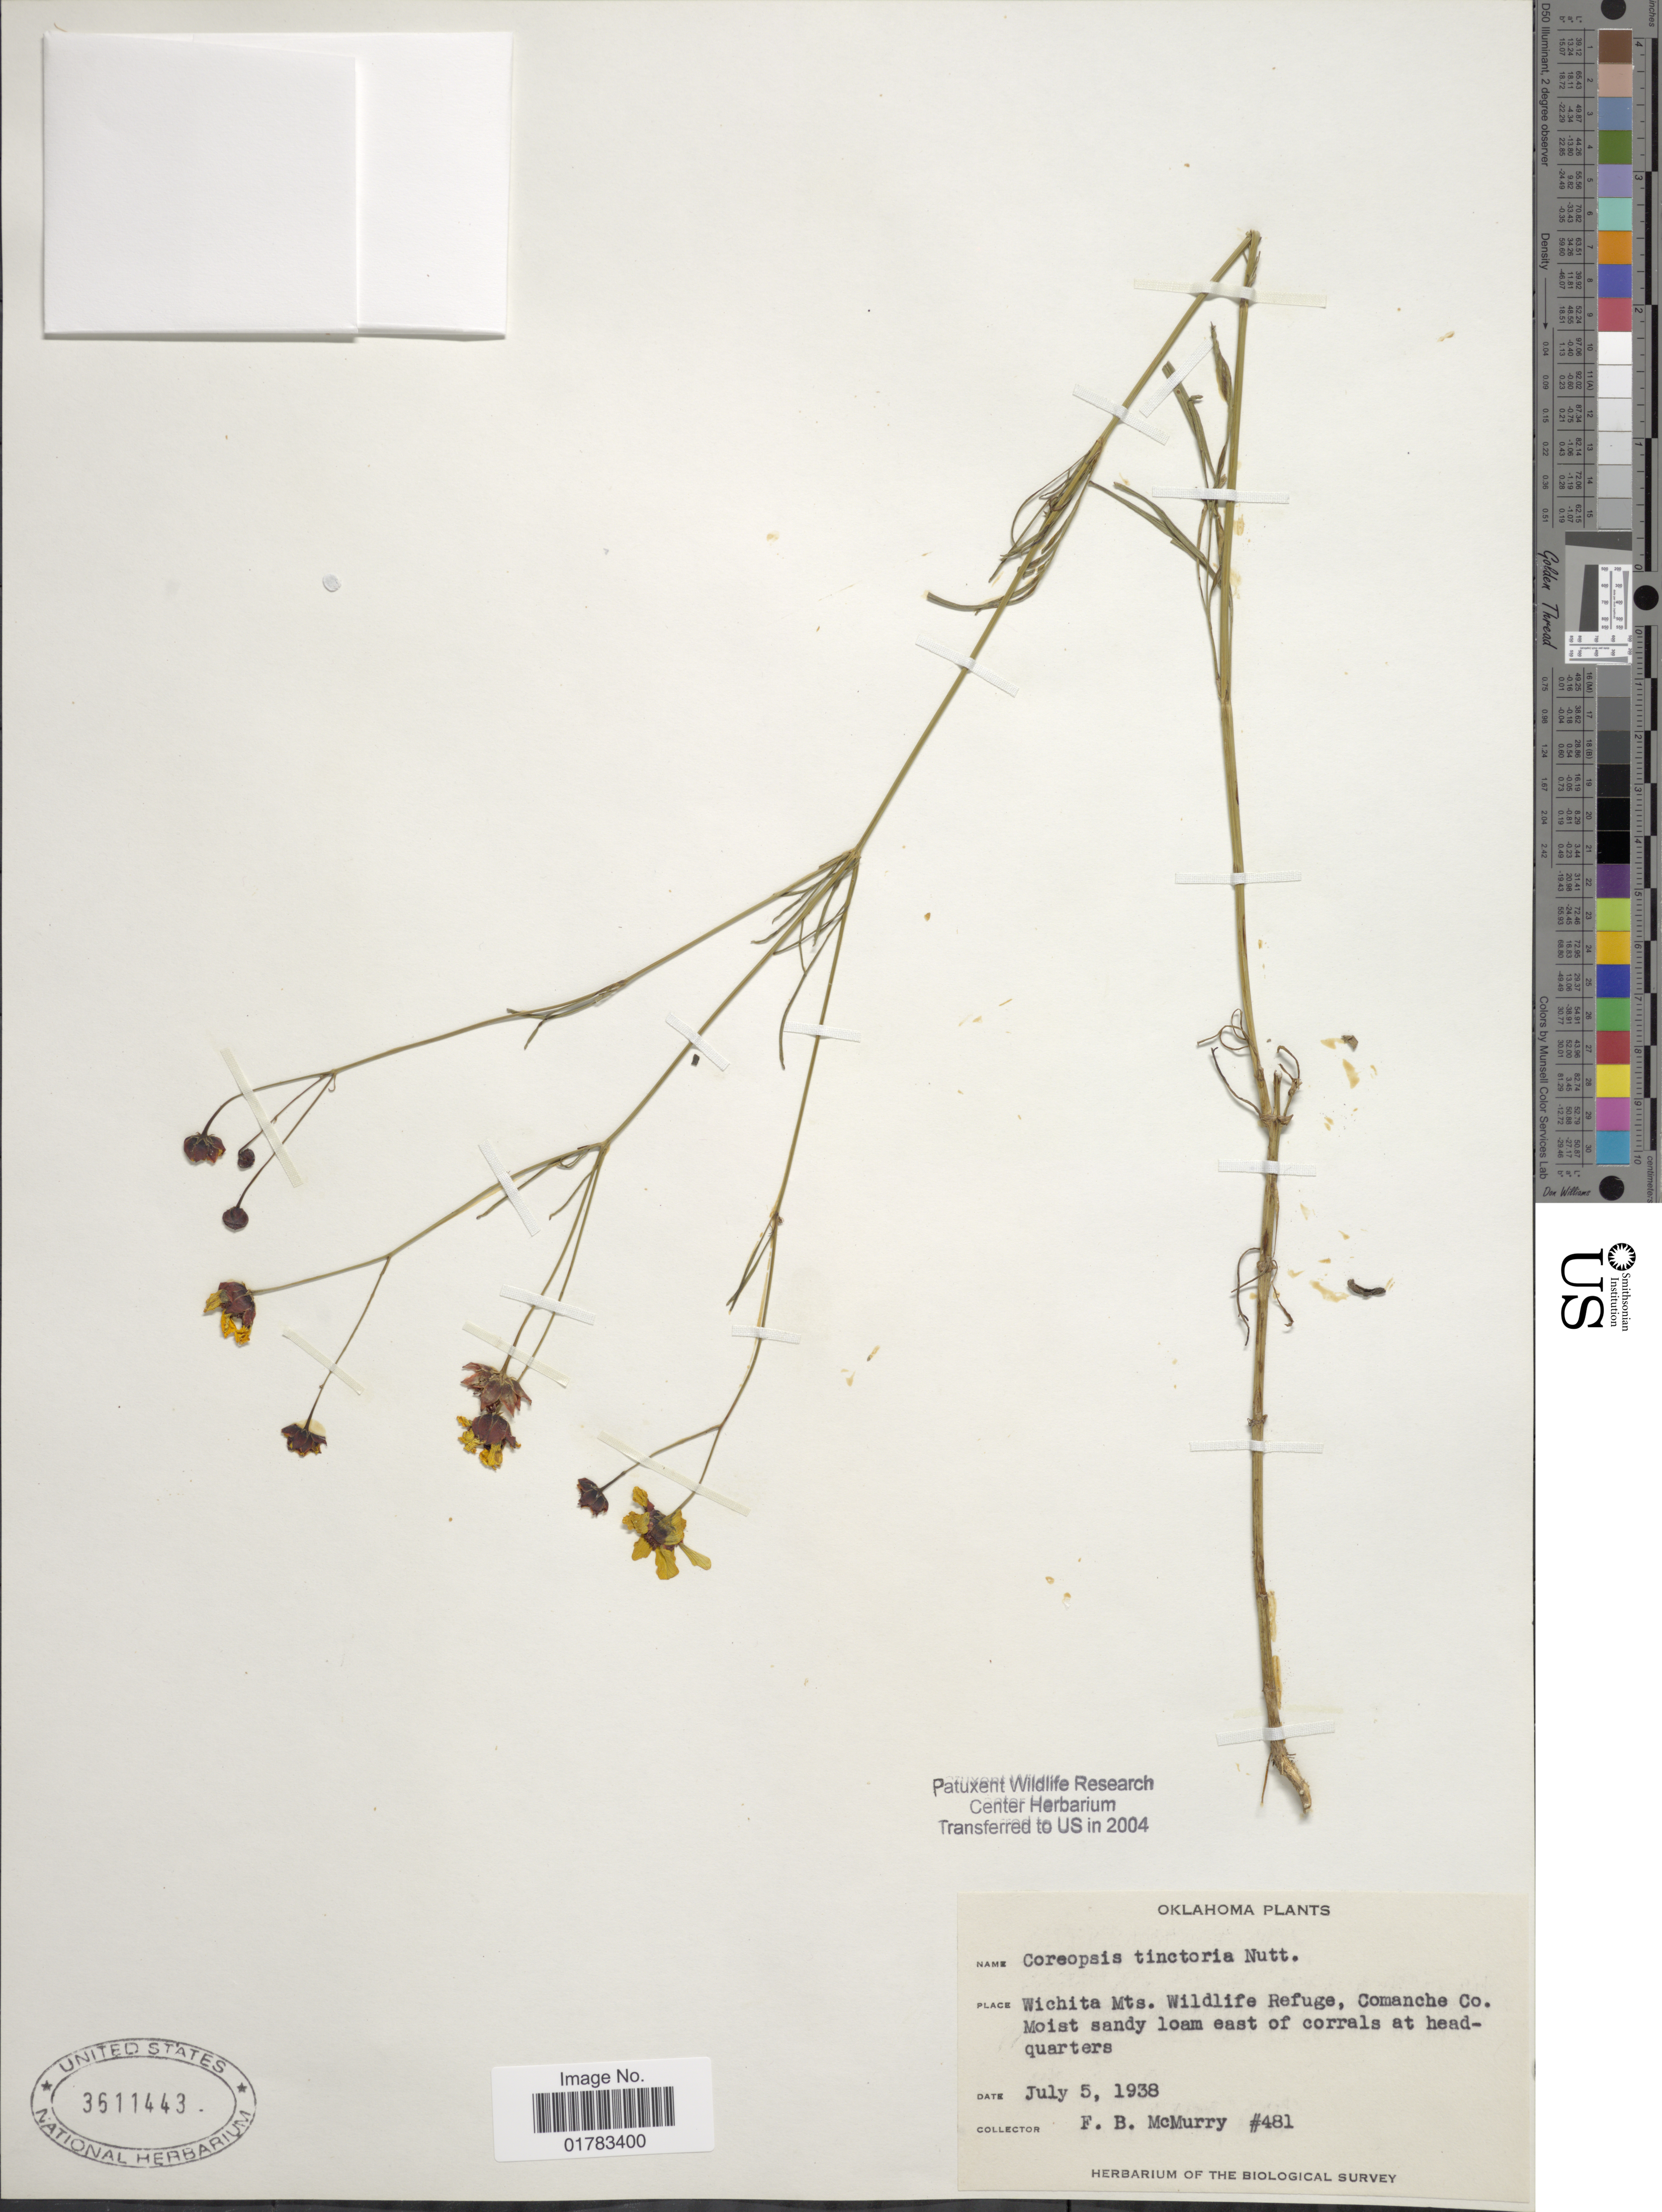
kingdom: Plantae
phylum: Tracheophyta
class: Magnoliopsida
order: Asterales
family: Asteraceae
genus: Coreopsis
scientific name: Coreopsis tinctoria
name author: Nutt.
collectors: F. B. McMurry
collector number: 481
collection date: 1938-07-05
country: United States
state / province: Oklahoma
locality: Wichita Mts. Wildlife Refuge, Comanche Co., moist sandy loam east of corrals at headquarters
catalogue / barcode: US 3611443